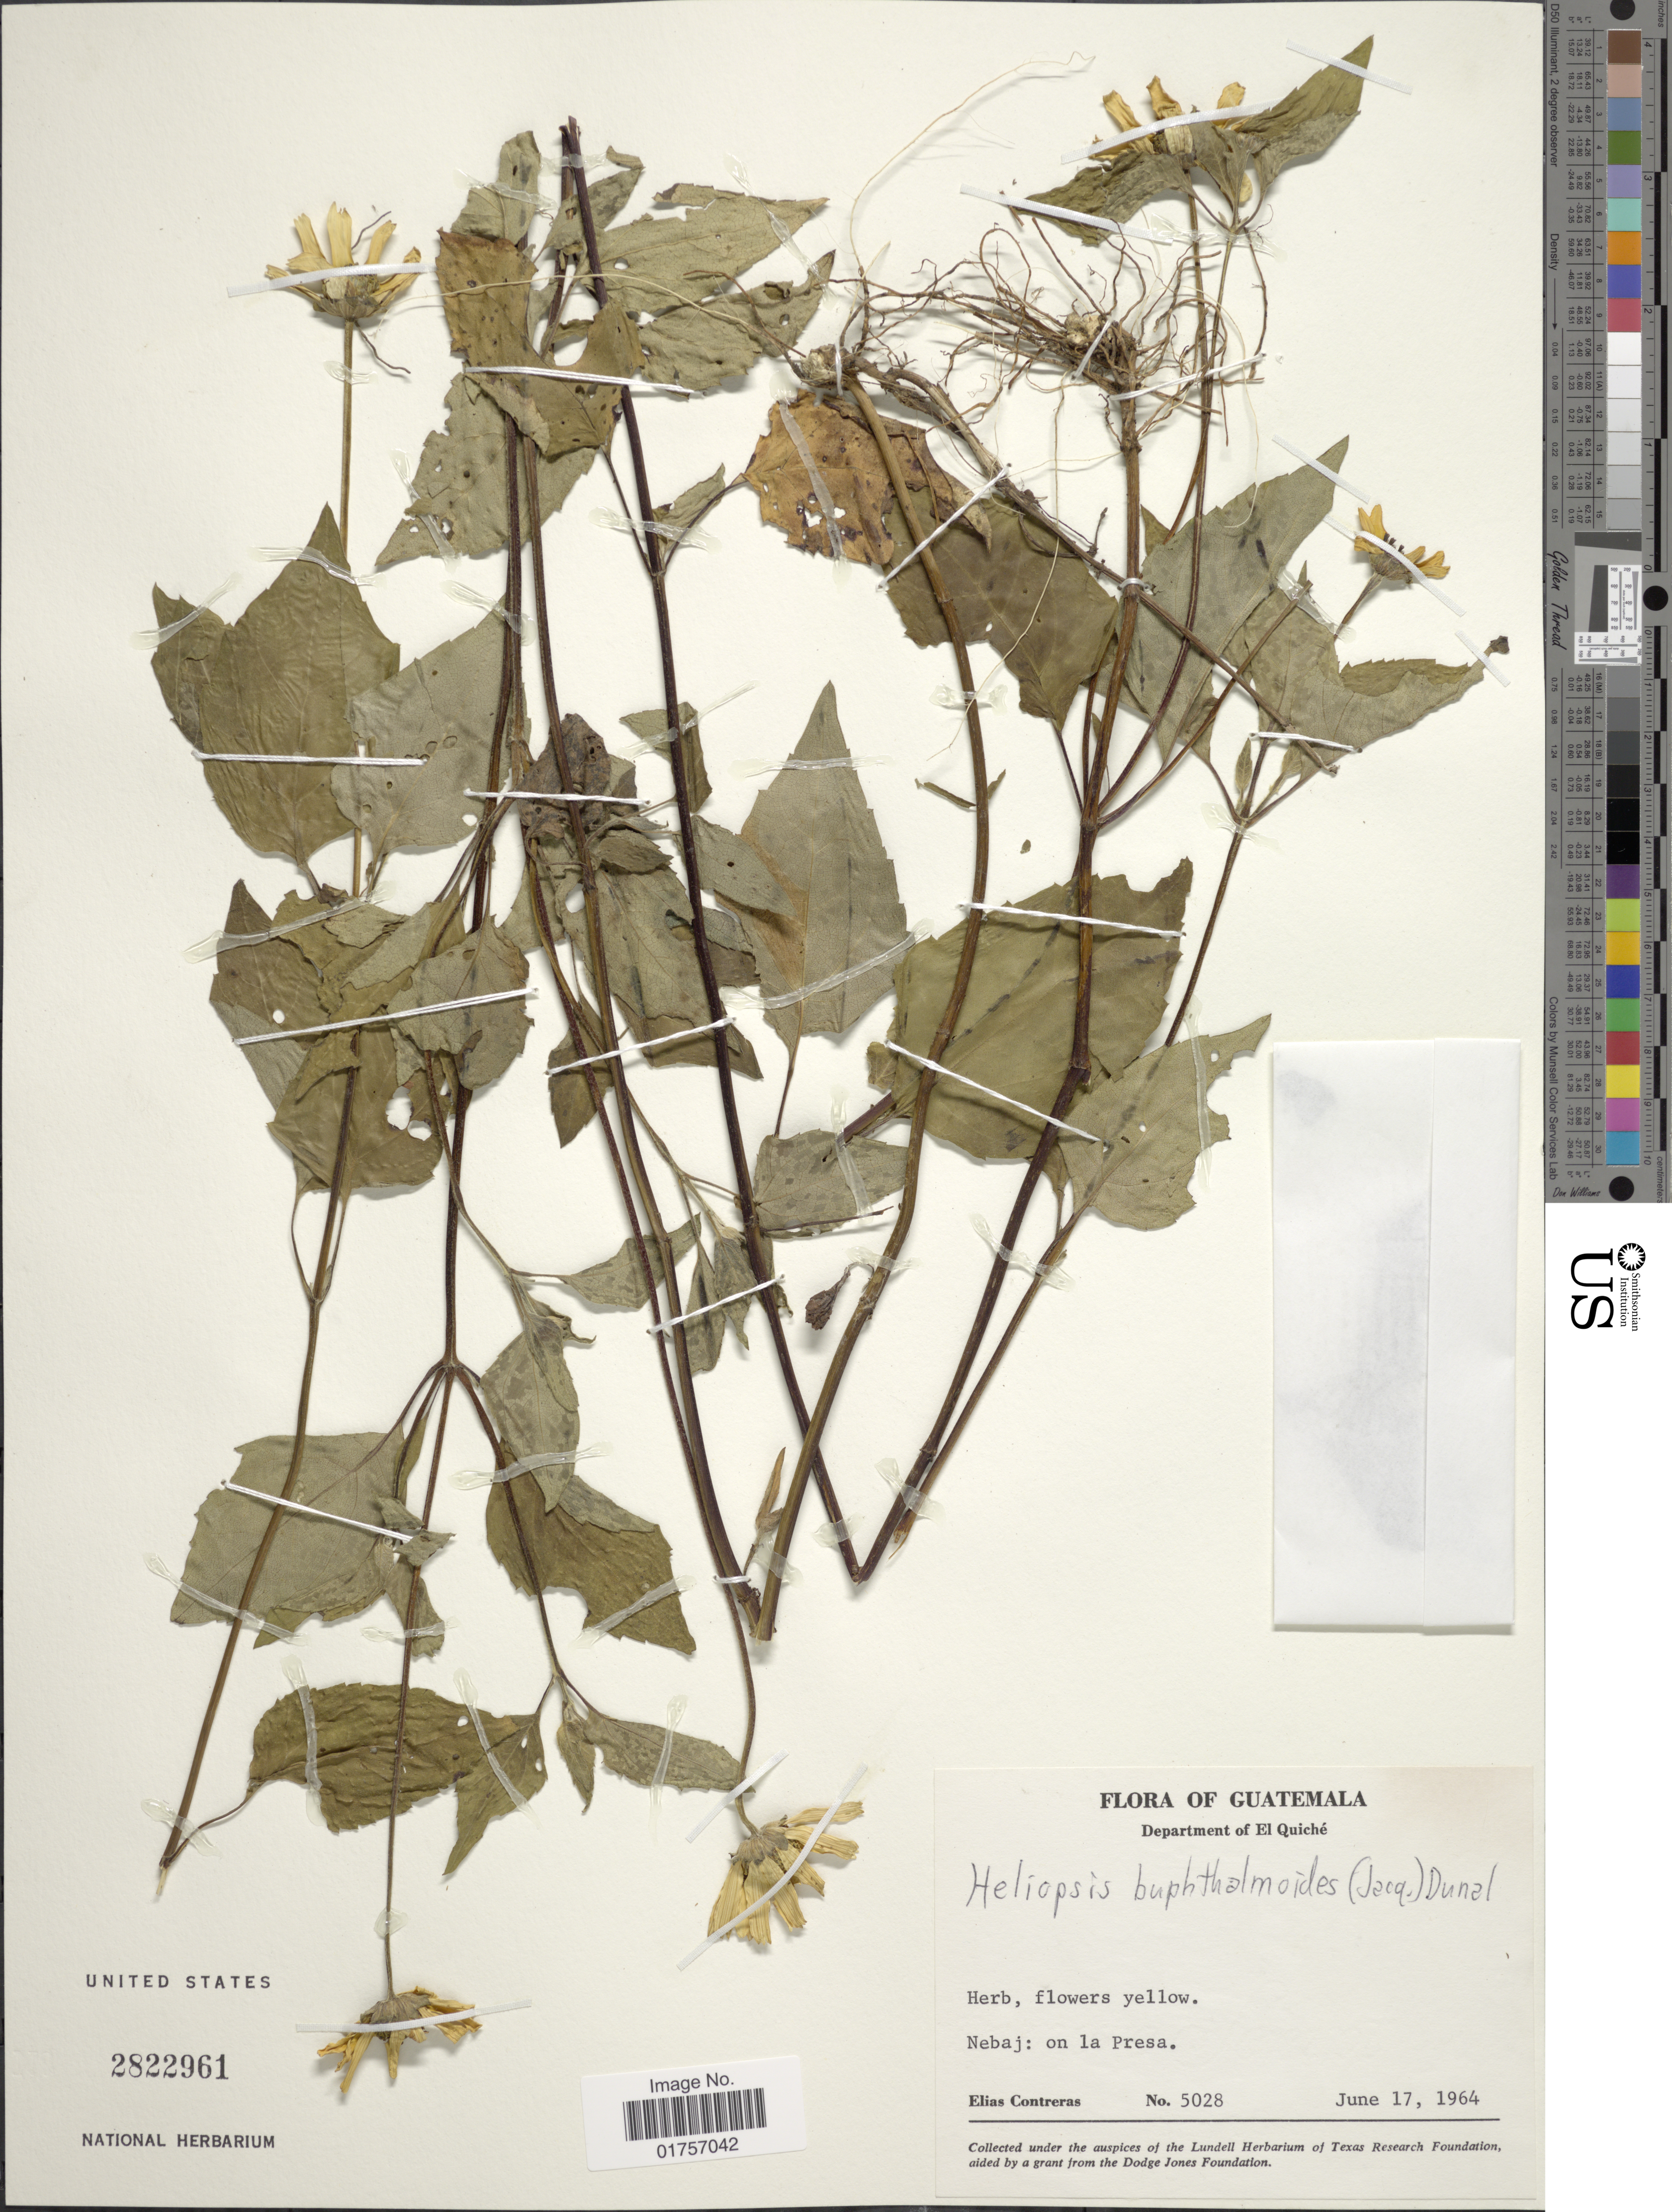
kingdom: Plantae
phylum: Tracheophyta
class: Magnoliopsida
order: Asterales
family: Asteraceae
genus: Heliopsis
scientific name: Heliopsis buphthalmoides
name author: (Jacq.) Dunal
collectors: E. Contreras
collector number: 5028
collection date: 1964-06-17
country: Guatemala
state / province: El Quiché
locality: Nebaj: on la Presa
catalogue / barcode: US 2822961